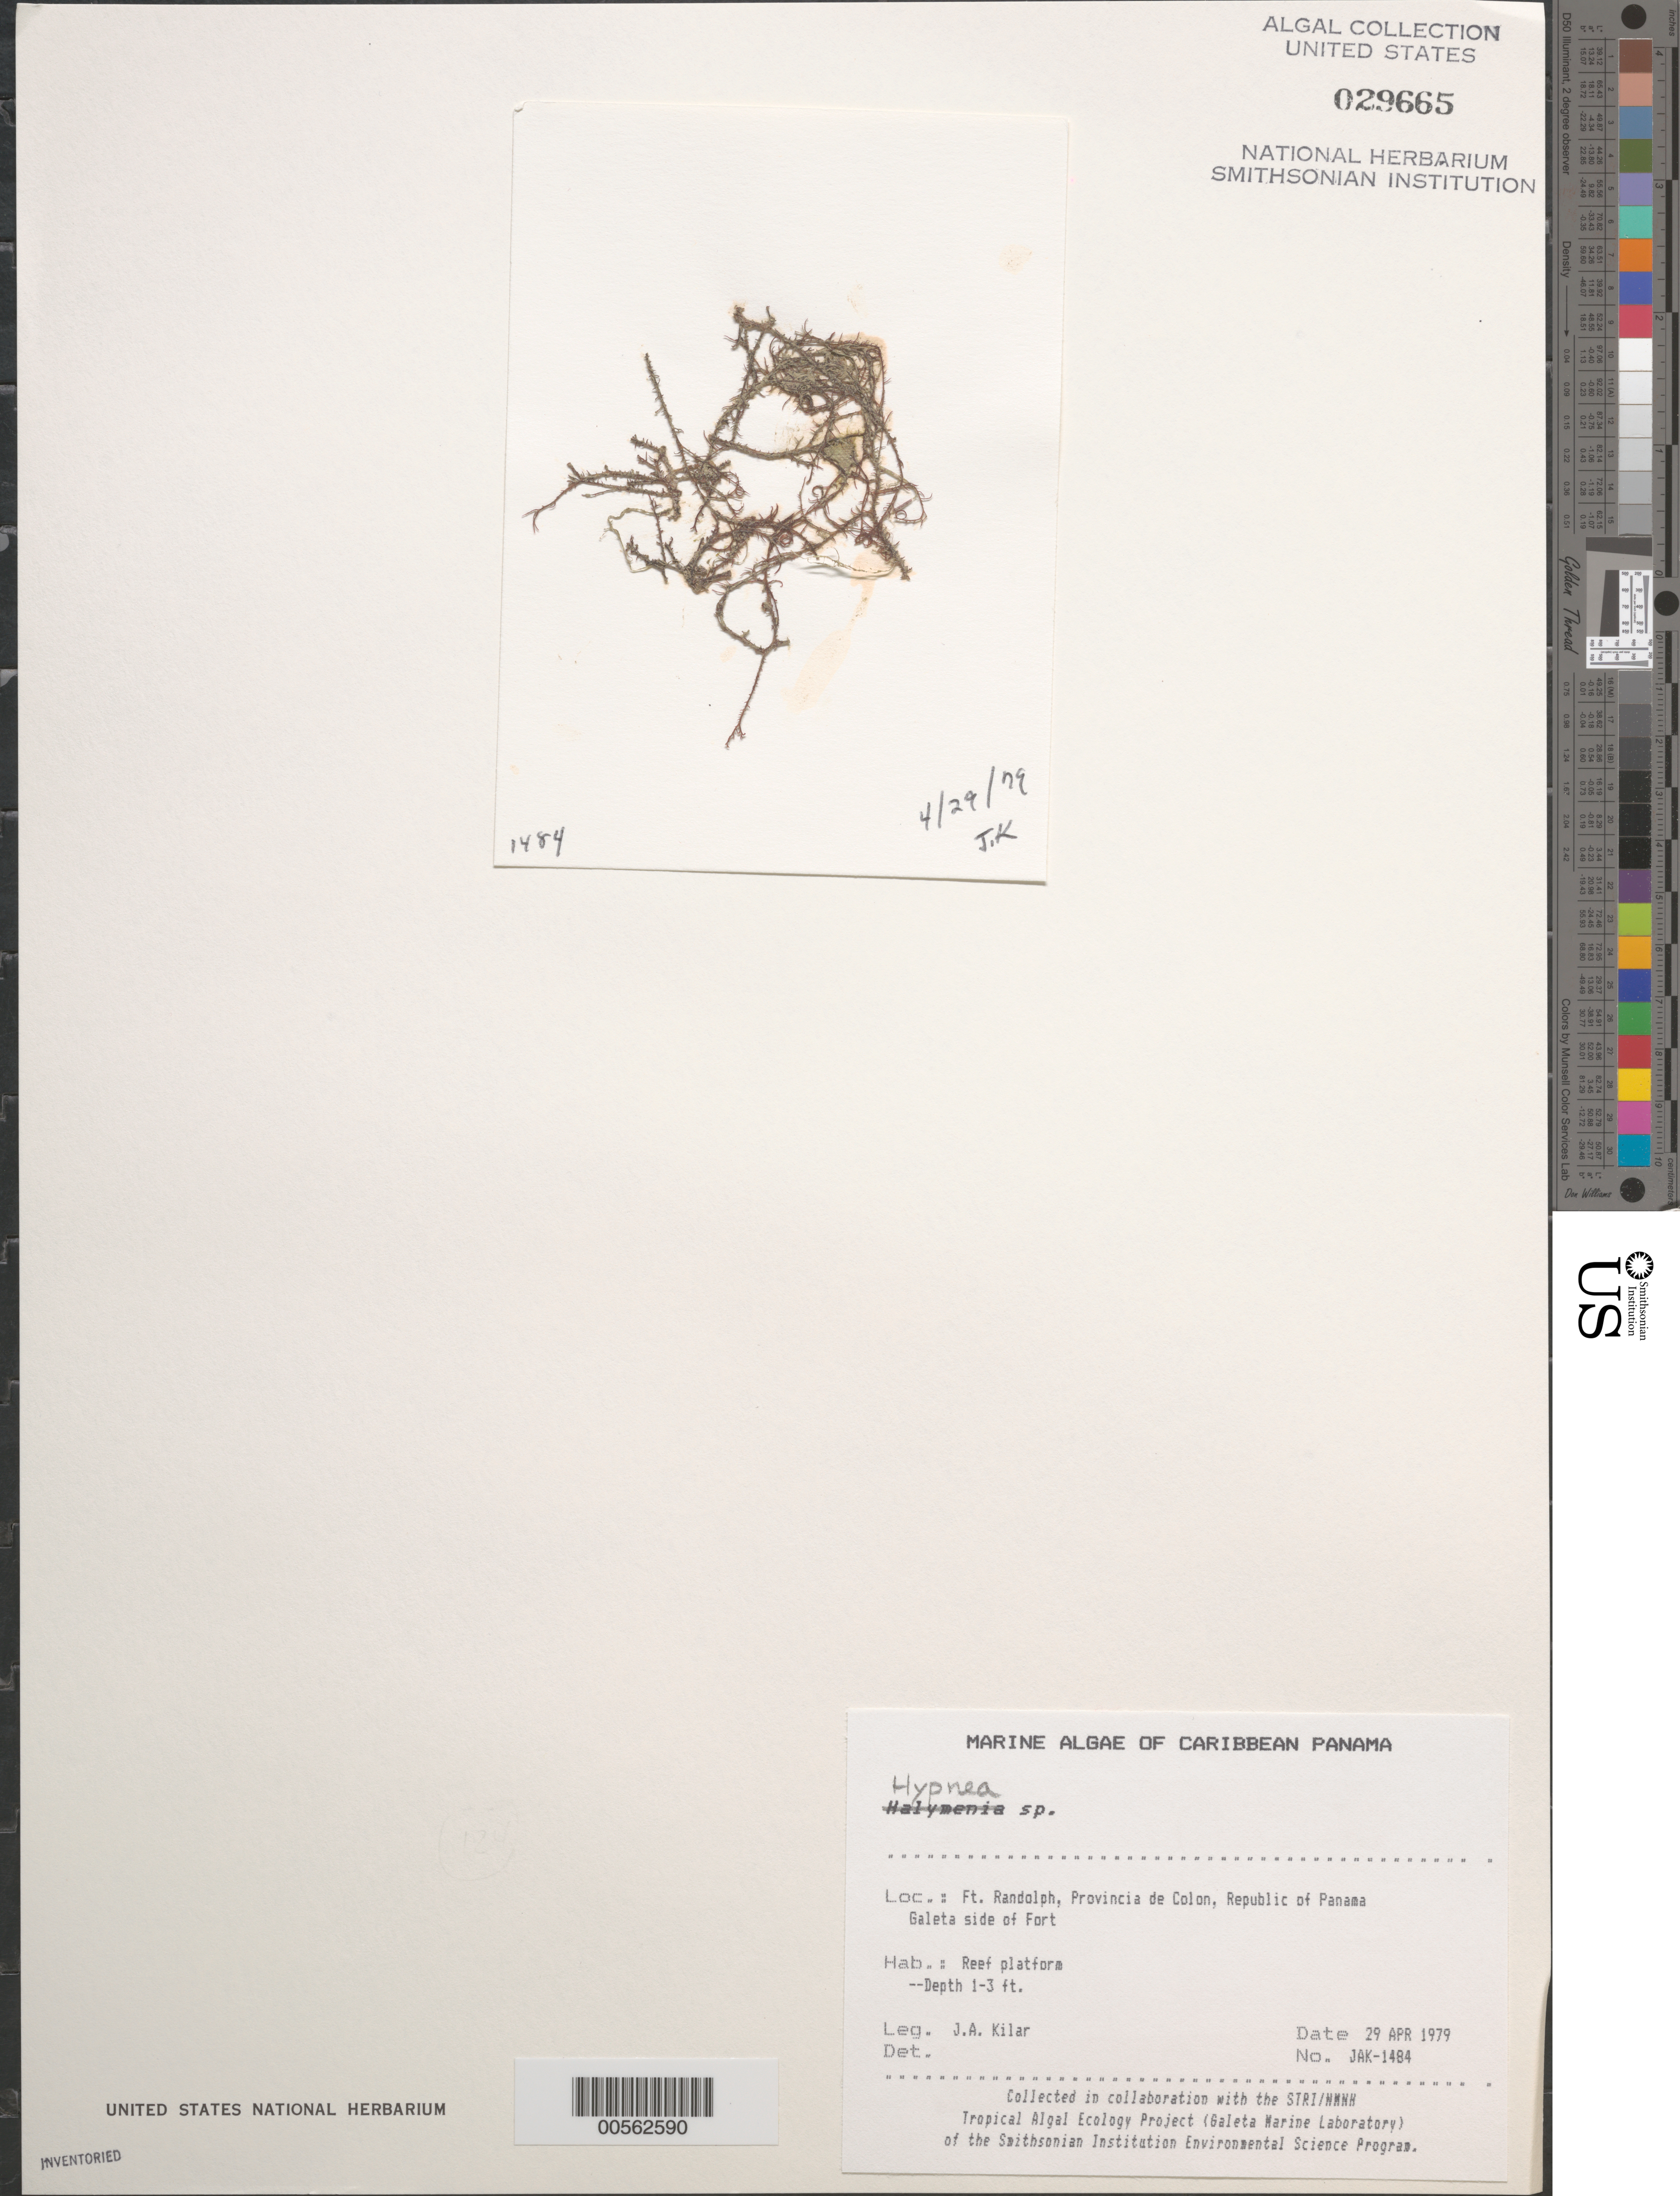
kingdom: Plantae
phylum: Rhodophyta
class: Florideophyceae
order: Gigartinales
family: Cystocloniaceae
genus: Hypnea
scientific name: Hypnea sp.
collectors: J. A. Kilar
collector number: JAK-1484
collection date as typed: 29 Apr 1979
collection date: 1979-04-29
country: Panama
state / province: Colón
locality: Fort Randolph, Galeta side of fort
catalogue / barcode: US 29665